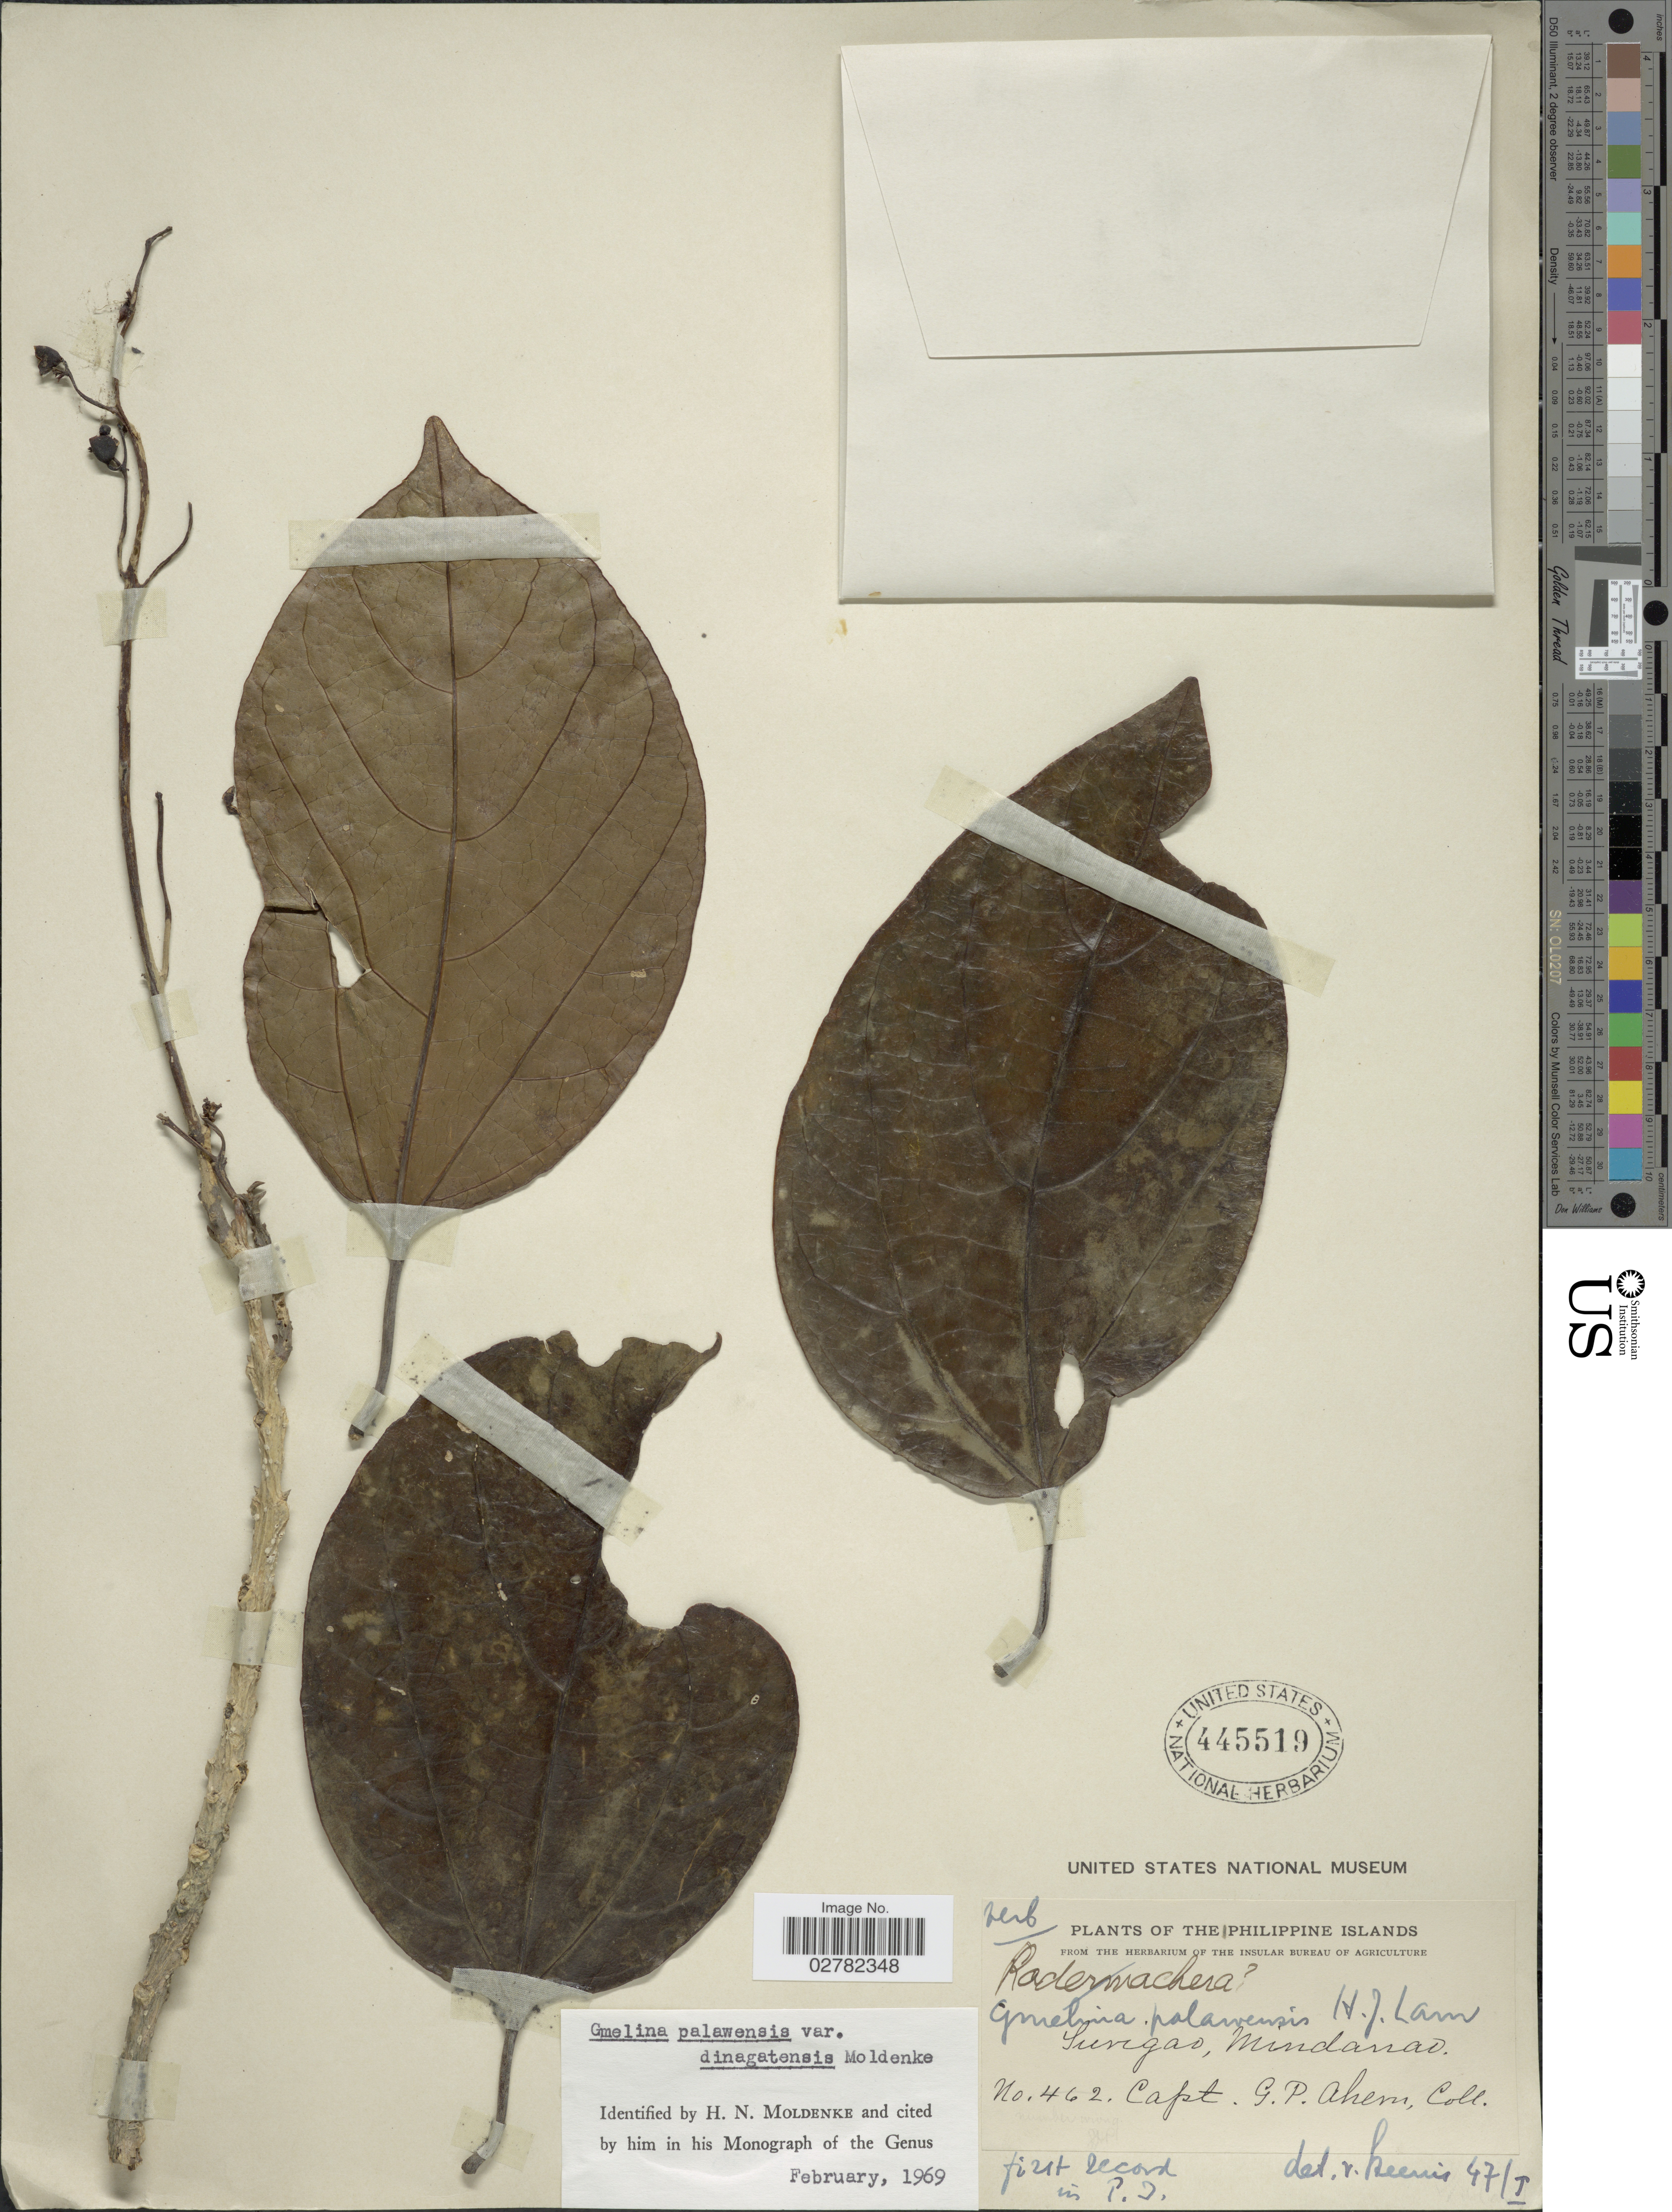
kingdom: Plantae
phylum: Tracheophyta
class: Magnoliopsida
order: Lamiales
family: Lamiaceae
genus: Gmelina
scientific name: Gmelina palawensis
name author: H.J. Lam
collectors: G. Ahem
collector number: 462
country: Philippines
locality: Tungao, Mindanao.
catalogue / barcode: US 445519